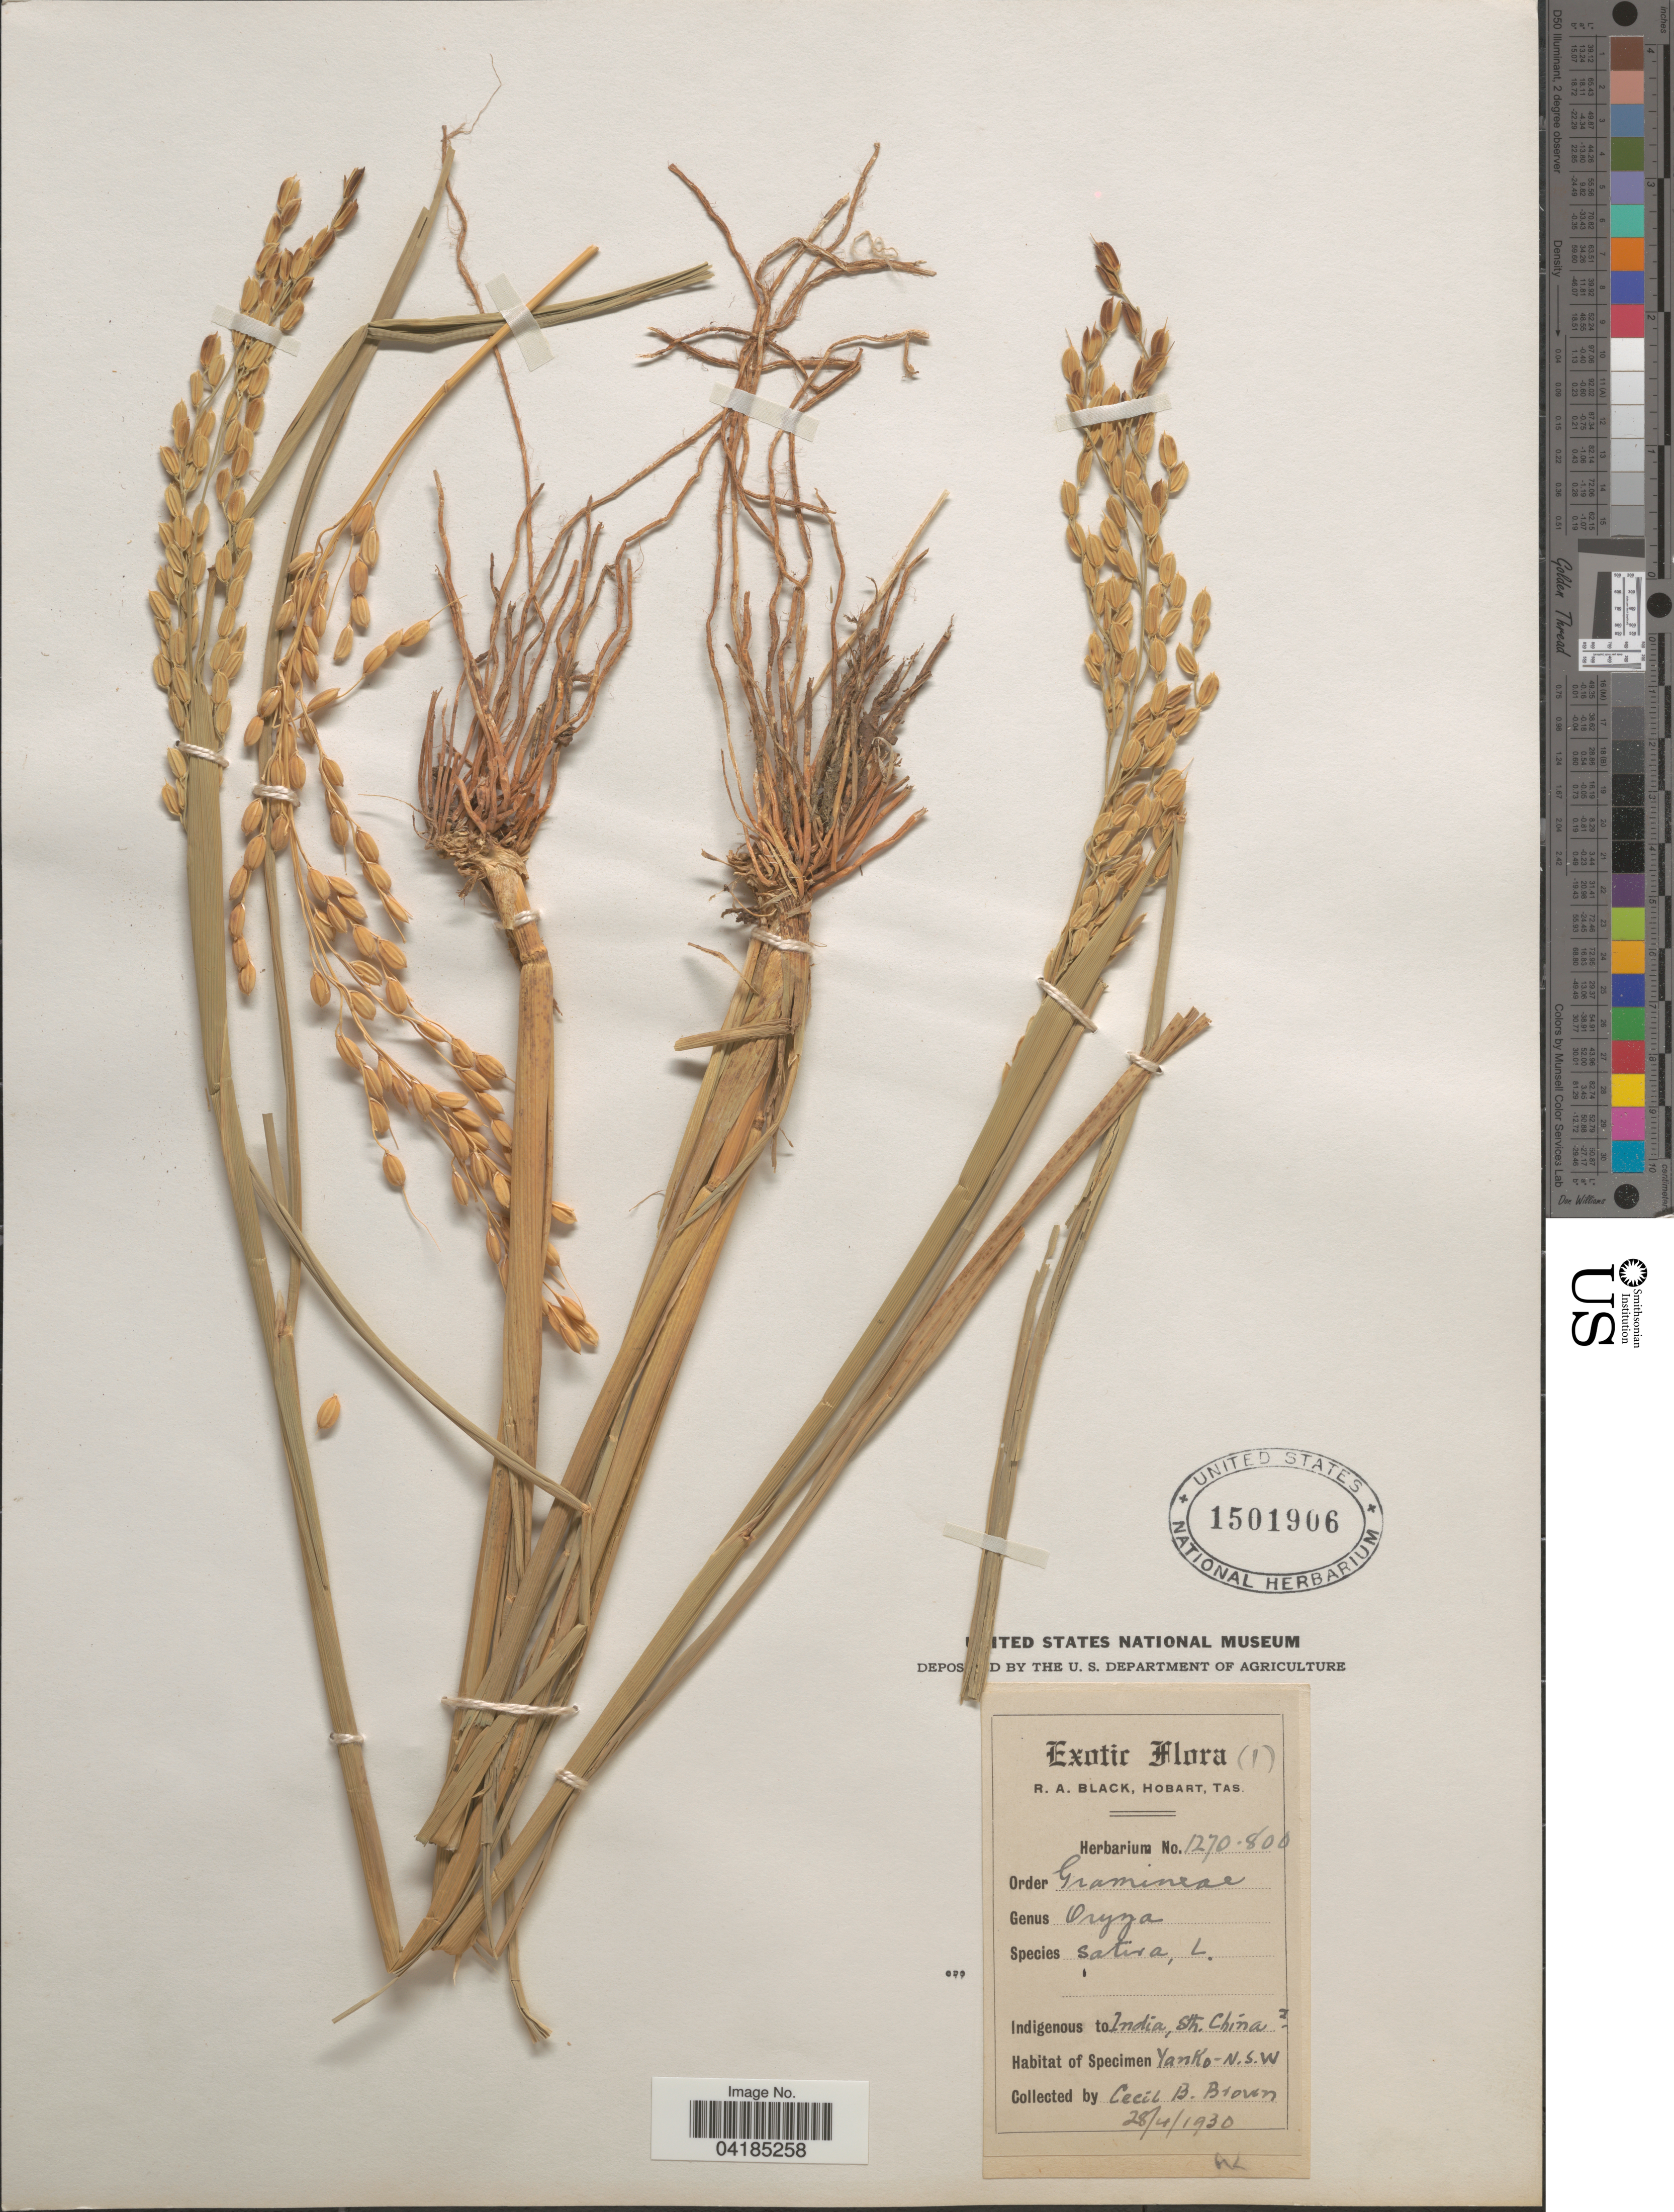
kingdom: Plantae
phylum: Tracheophyta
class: Liliopsida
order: Poales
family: Poaceae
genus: Oryza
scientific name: Oryza sativa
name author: L.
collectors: C. Brown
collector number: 1270-800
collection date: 1930-04-28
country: Australia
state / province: New South Wales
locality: Yanko - N.S.W.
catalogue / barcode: US 1501906